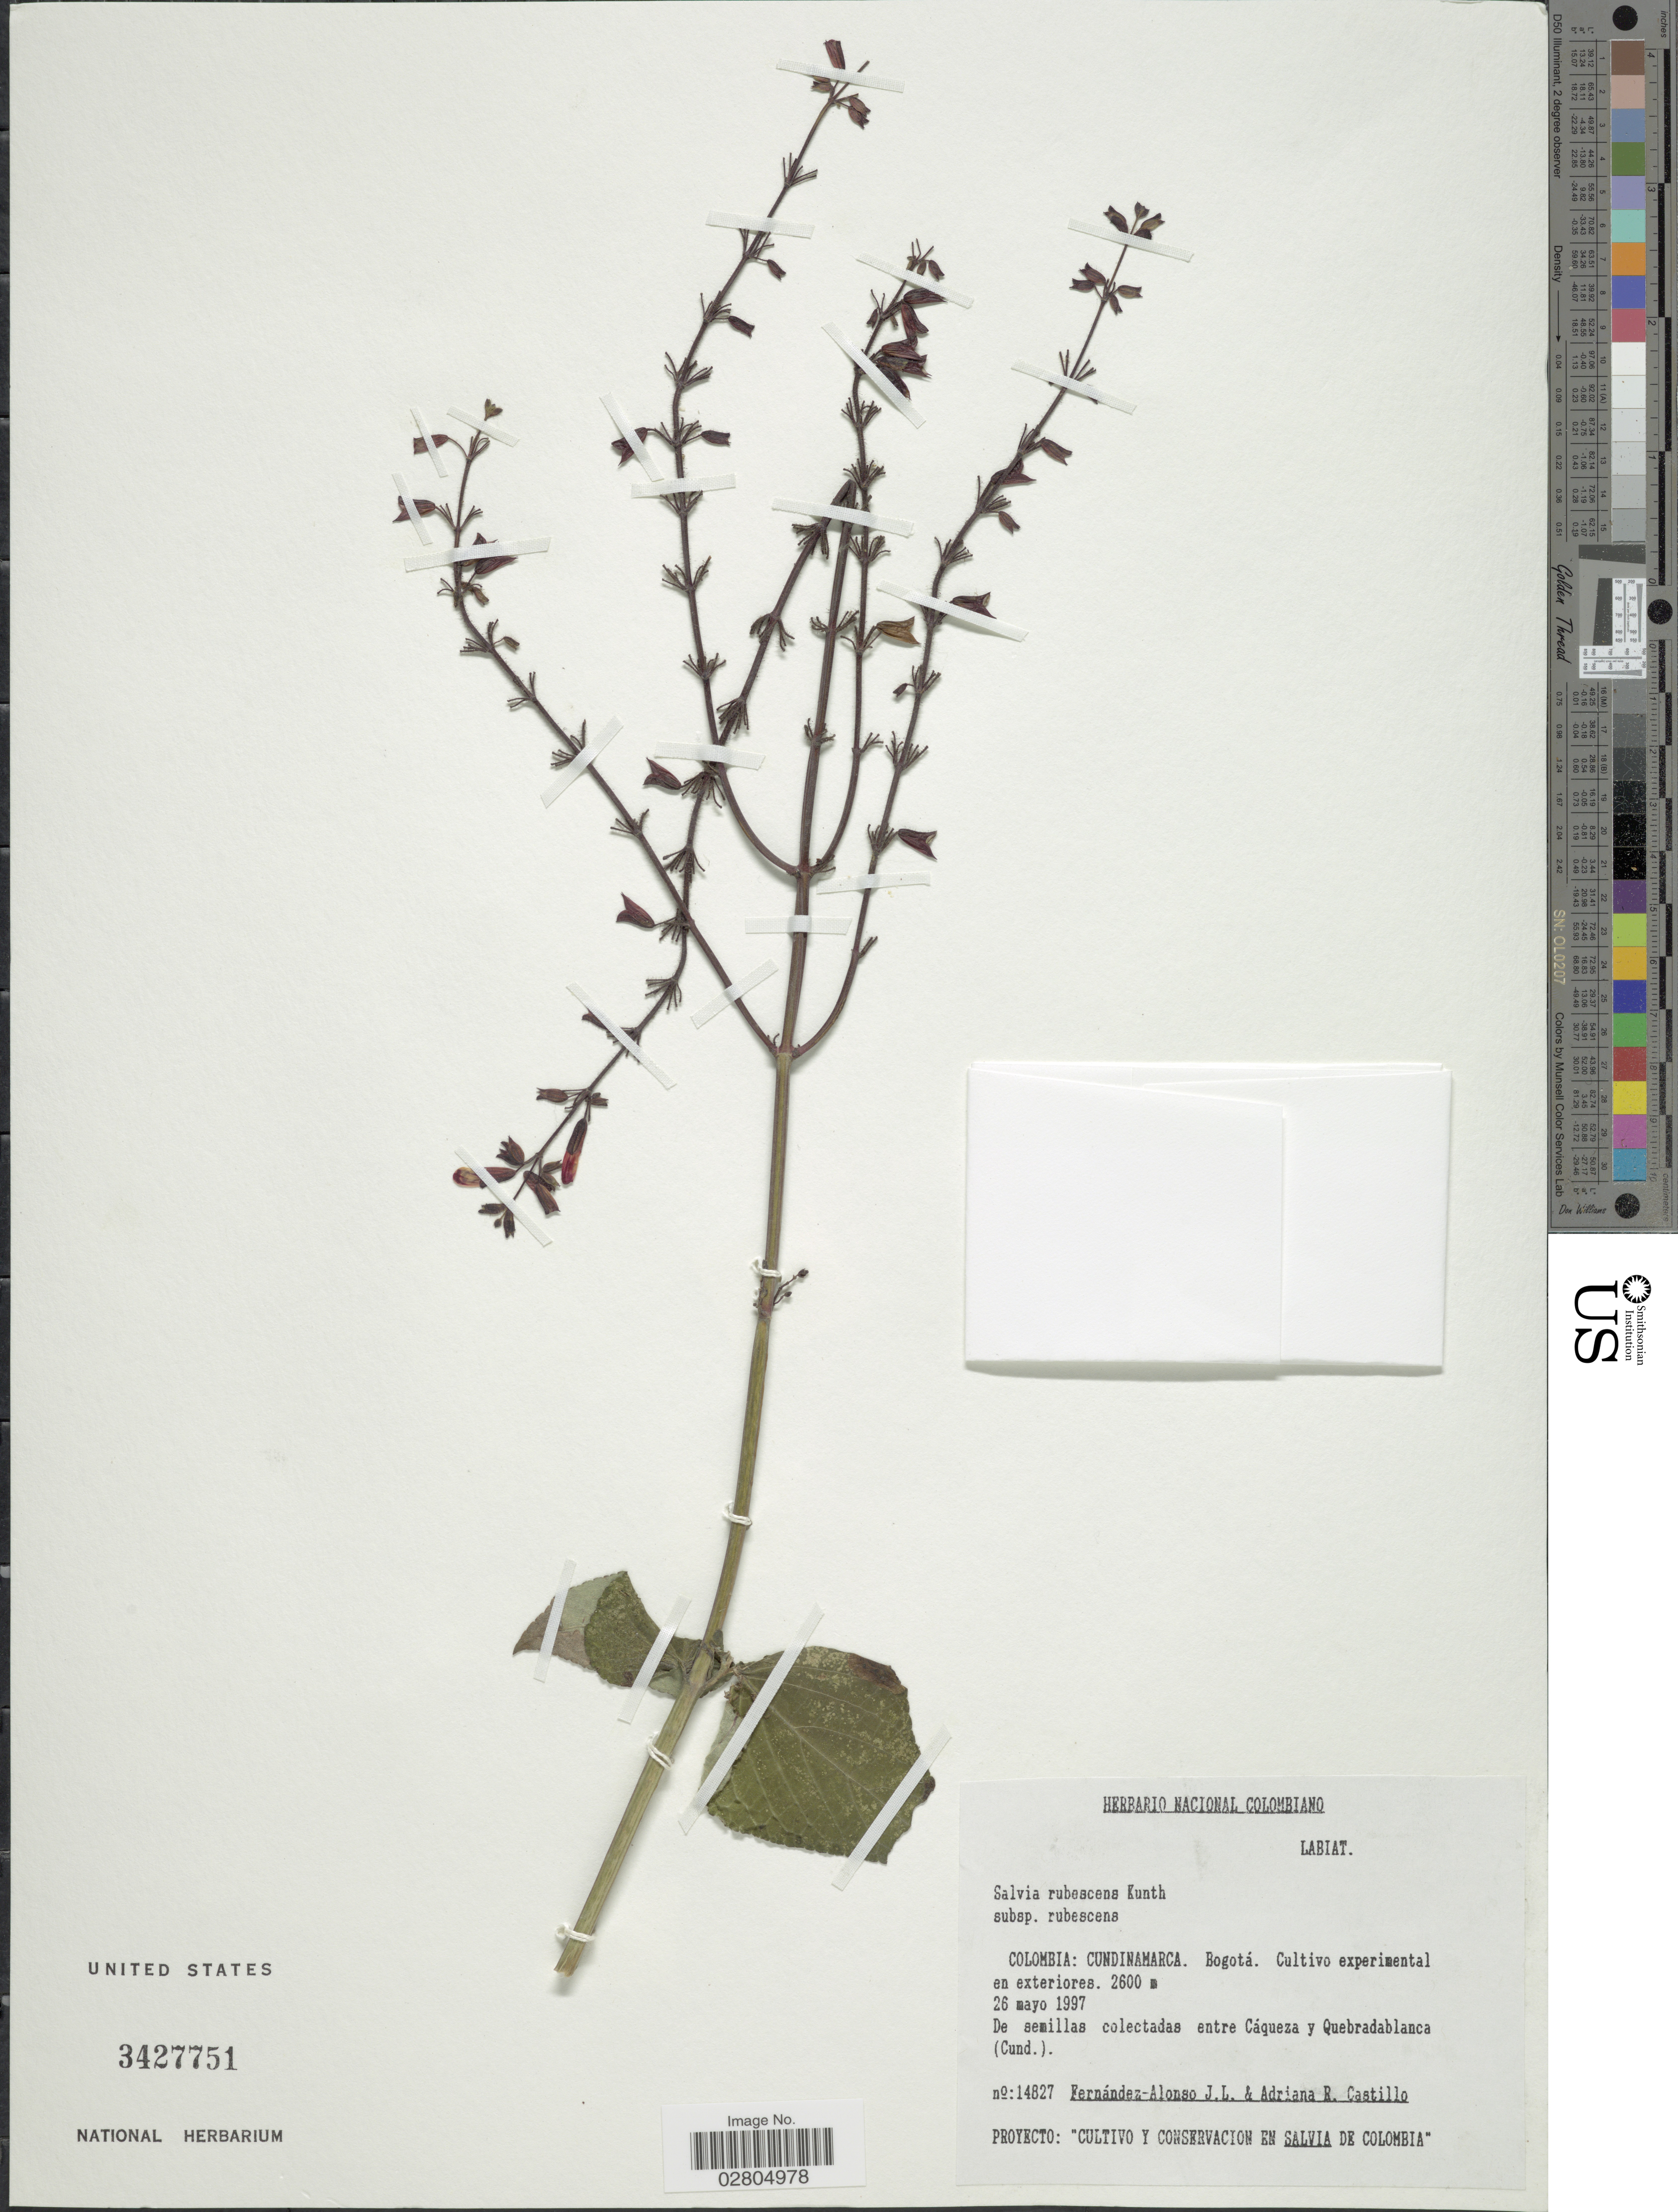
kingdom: Plantae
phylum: Tracheophyta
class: Magnoliopsida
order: Lamiales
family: Lamiaceae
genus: Salvia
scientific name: Salvia rubescens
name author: Kunth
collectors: J. L. Fernández-Alonso & A. Castillo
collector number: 14827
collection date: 1997-05-26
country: Colombia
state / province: Cundinamarca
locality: Bogotá.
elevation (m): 2600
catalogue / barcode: US 3427751